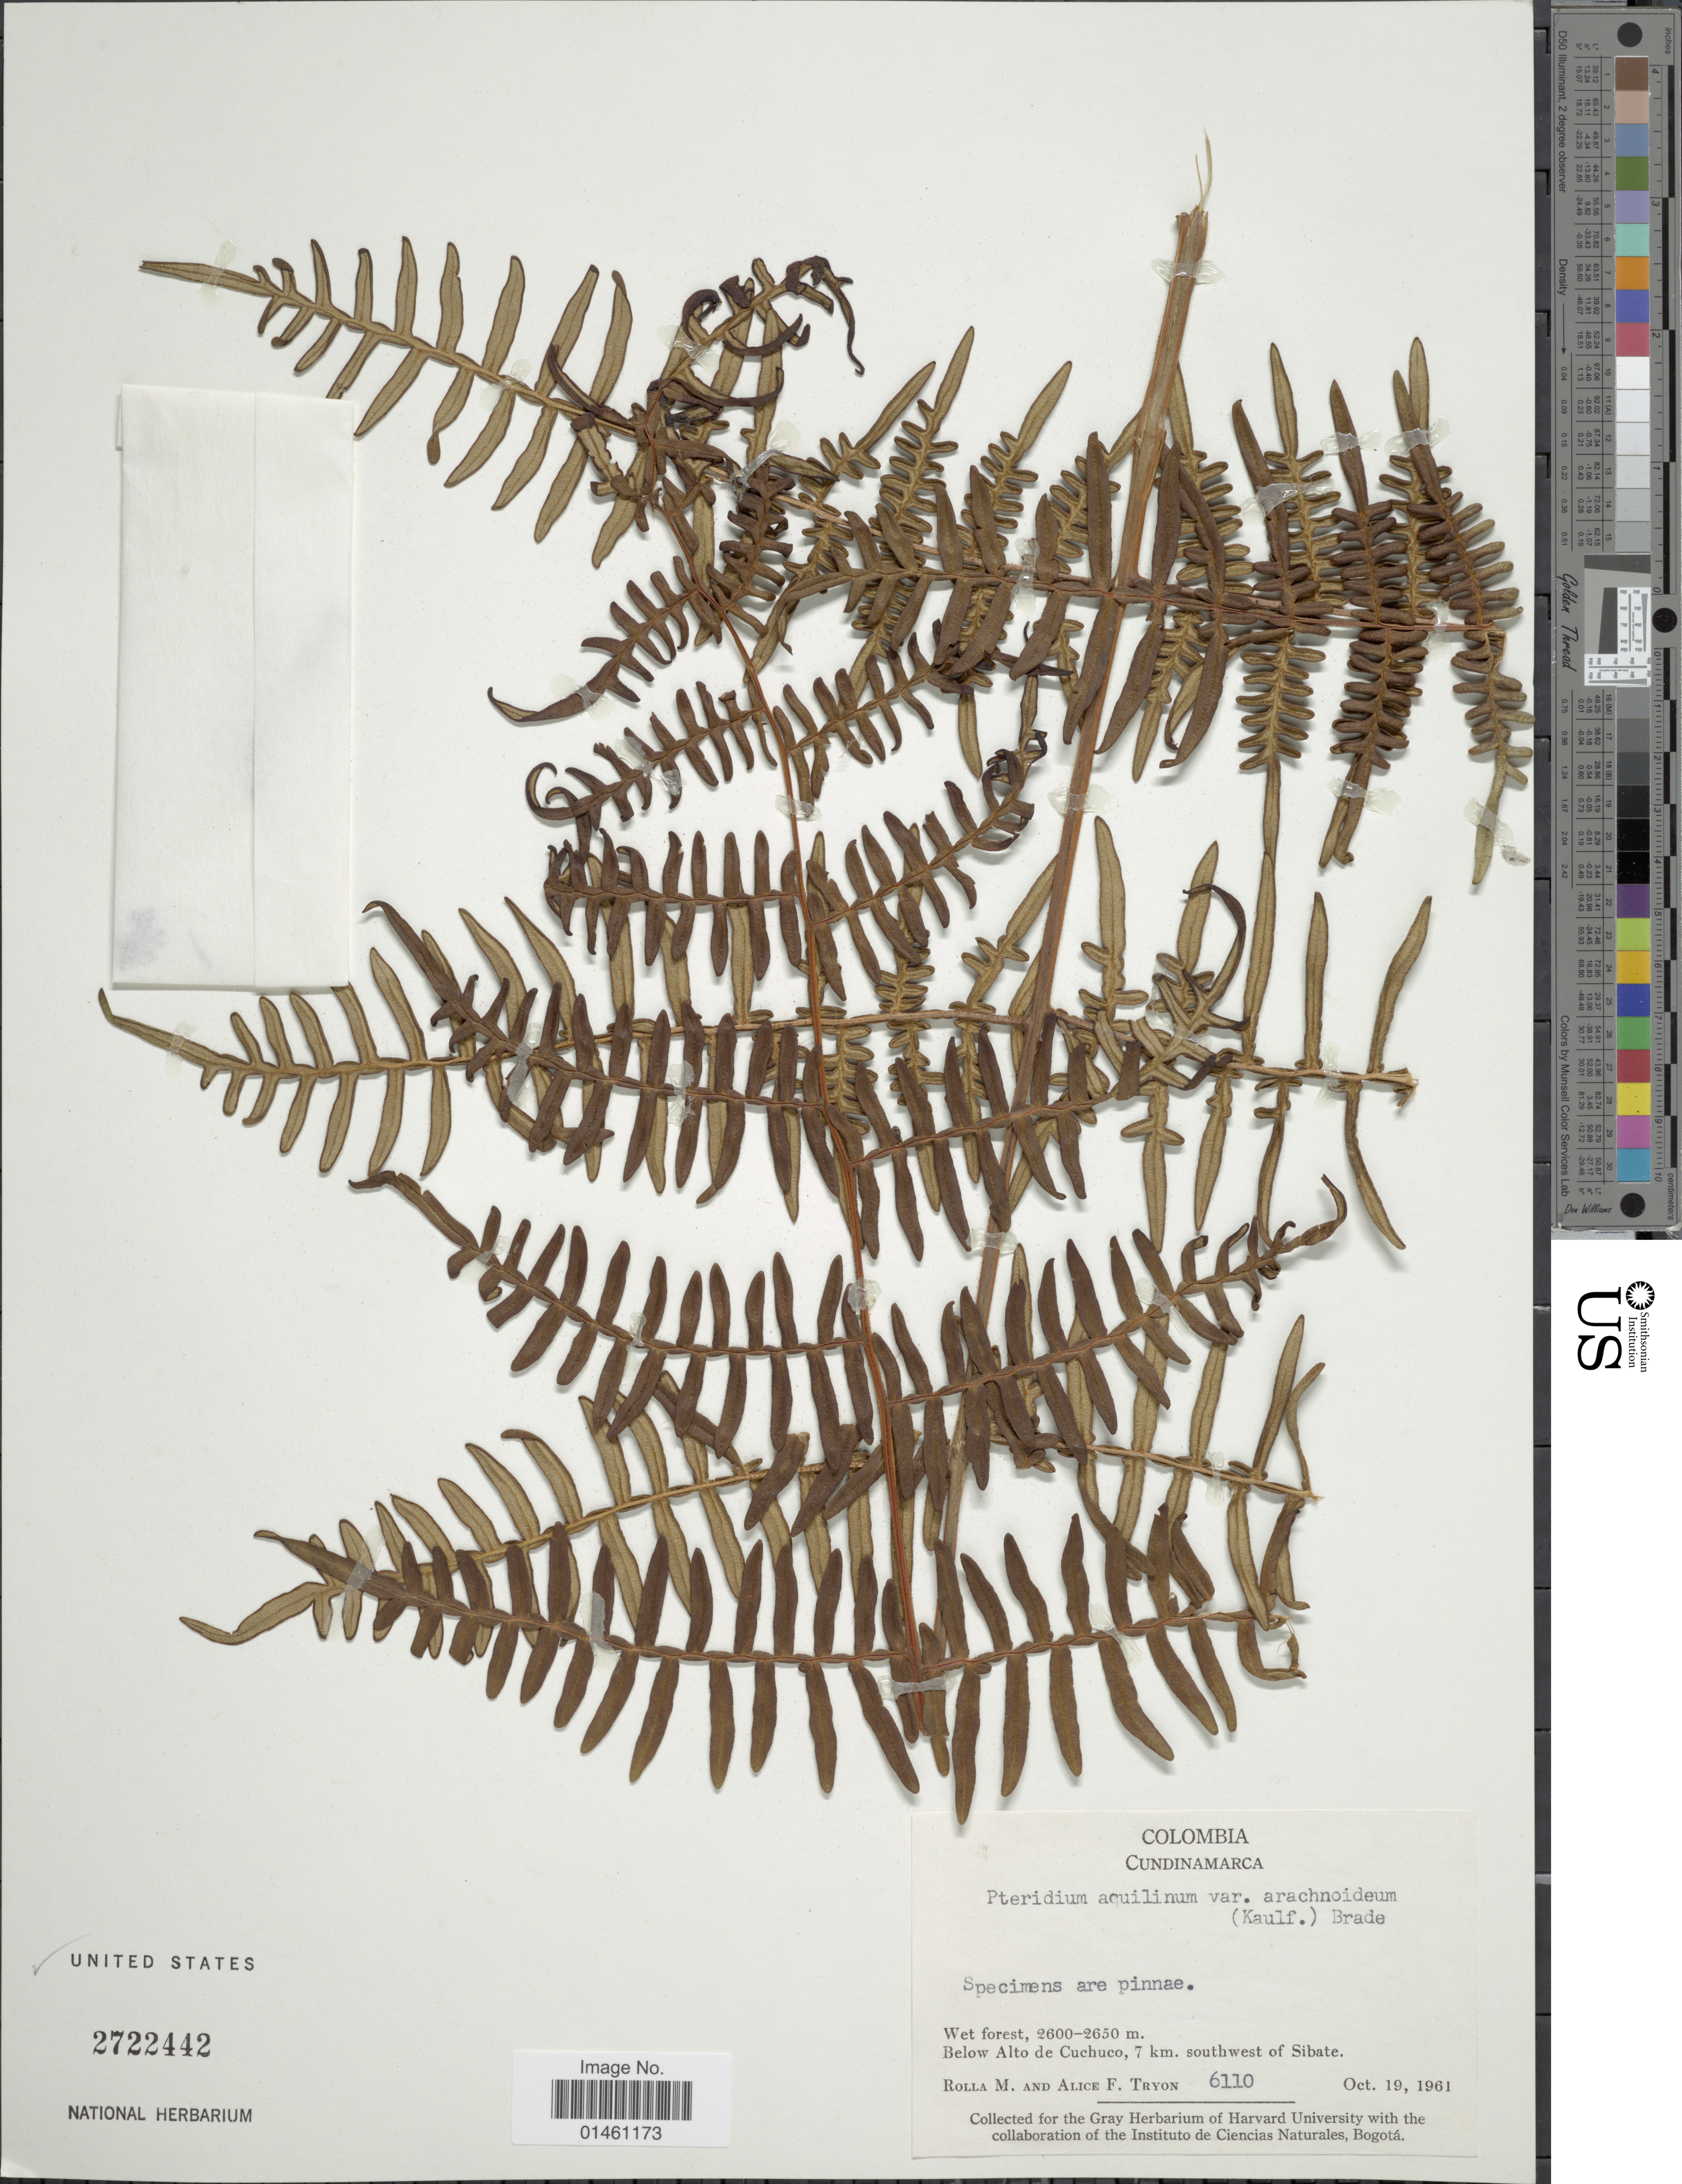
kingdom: Plantae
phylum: Tracheophyta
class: Polypodiopsida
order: Polypodiales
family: Dennstaedtiaceae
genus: Pteridium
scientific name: Pteridium aquilinum var. arachnoideum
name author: (Kaulf.) Herter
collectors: R. M. Tryon & A. F. Tryon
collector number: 6110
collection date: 1961-10-19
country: Colombia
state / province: Cundinamarca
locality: Cundinamarca, Below alto de Cuchuco, 7km southwest of Sibate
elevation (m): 2600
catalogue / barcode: US 2722442